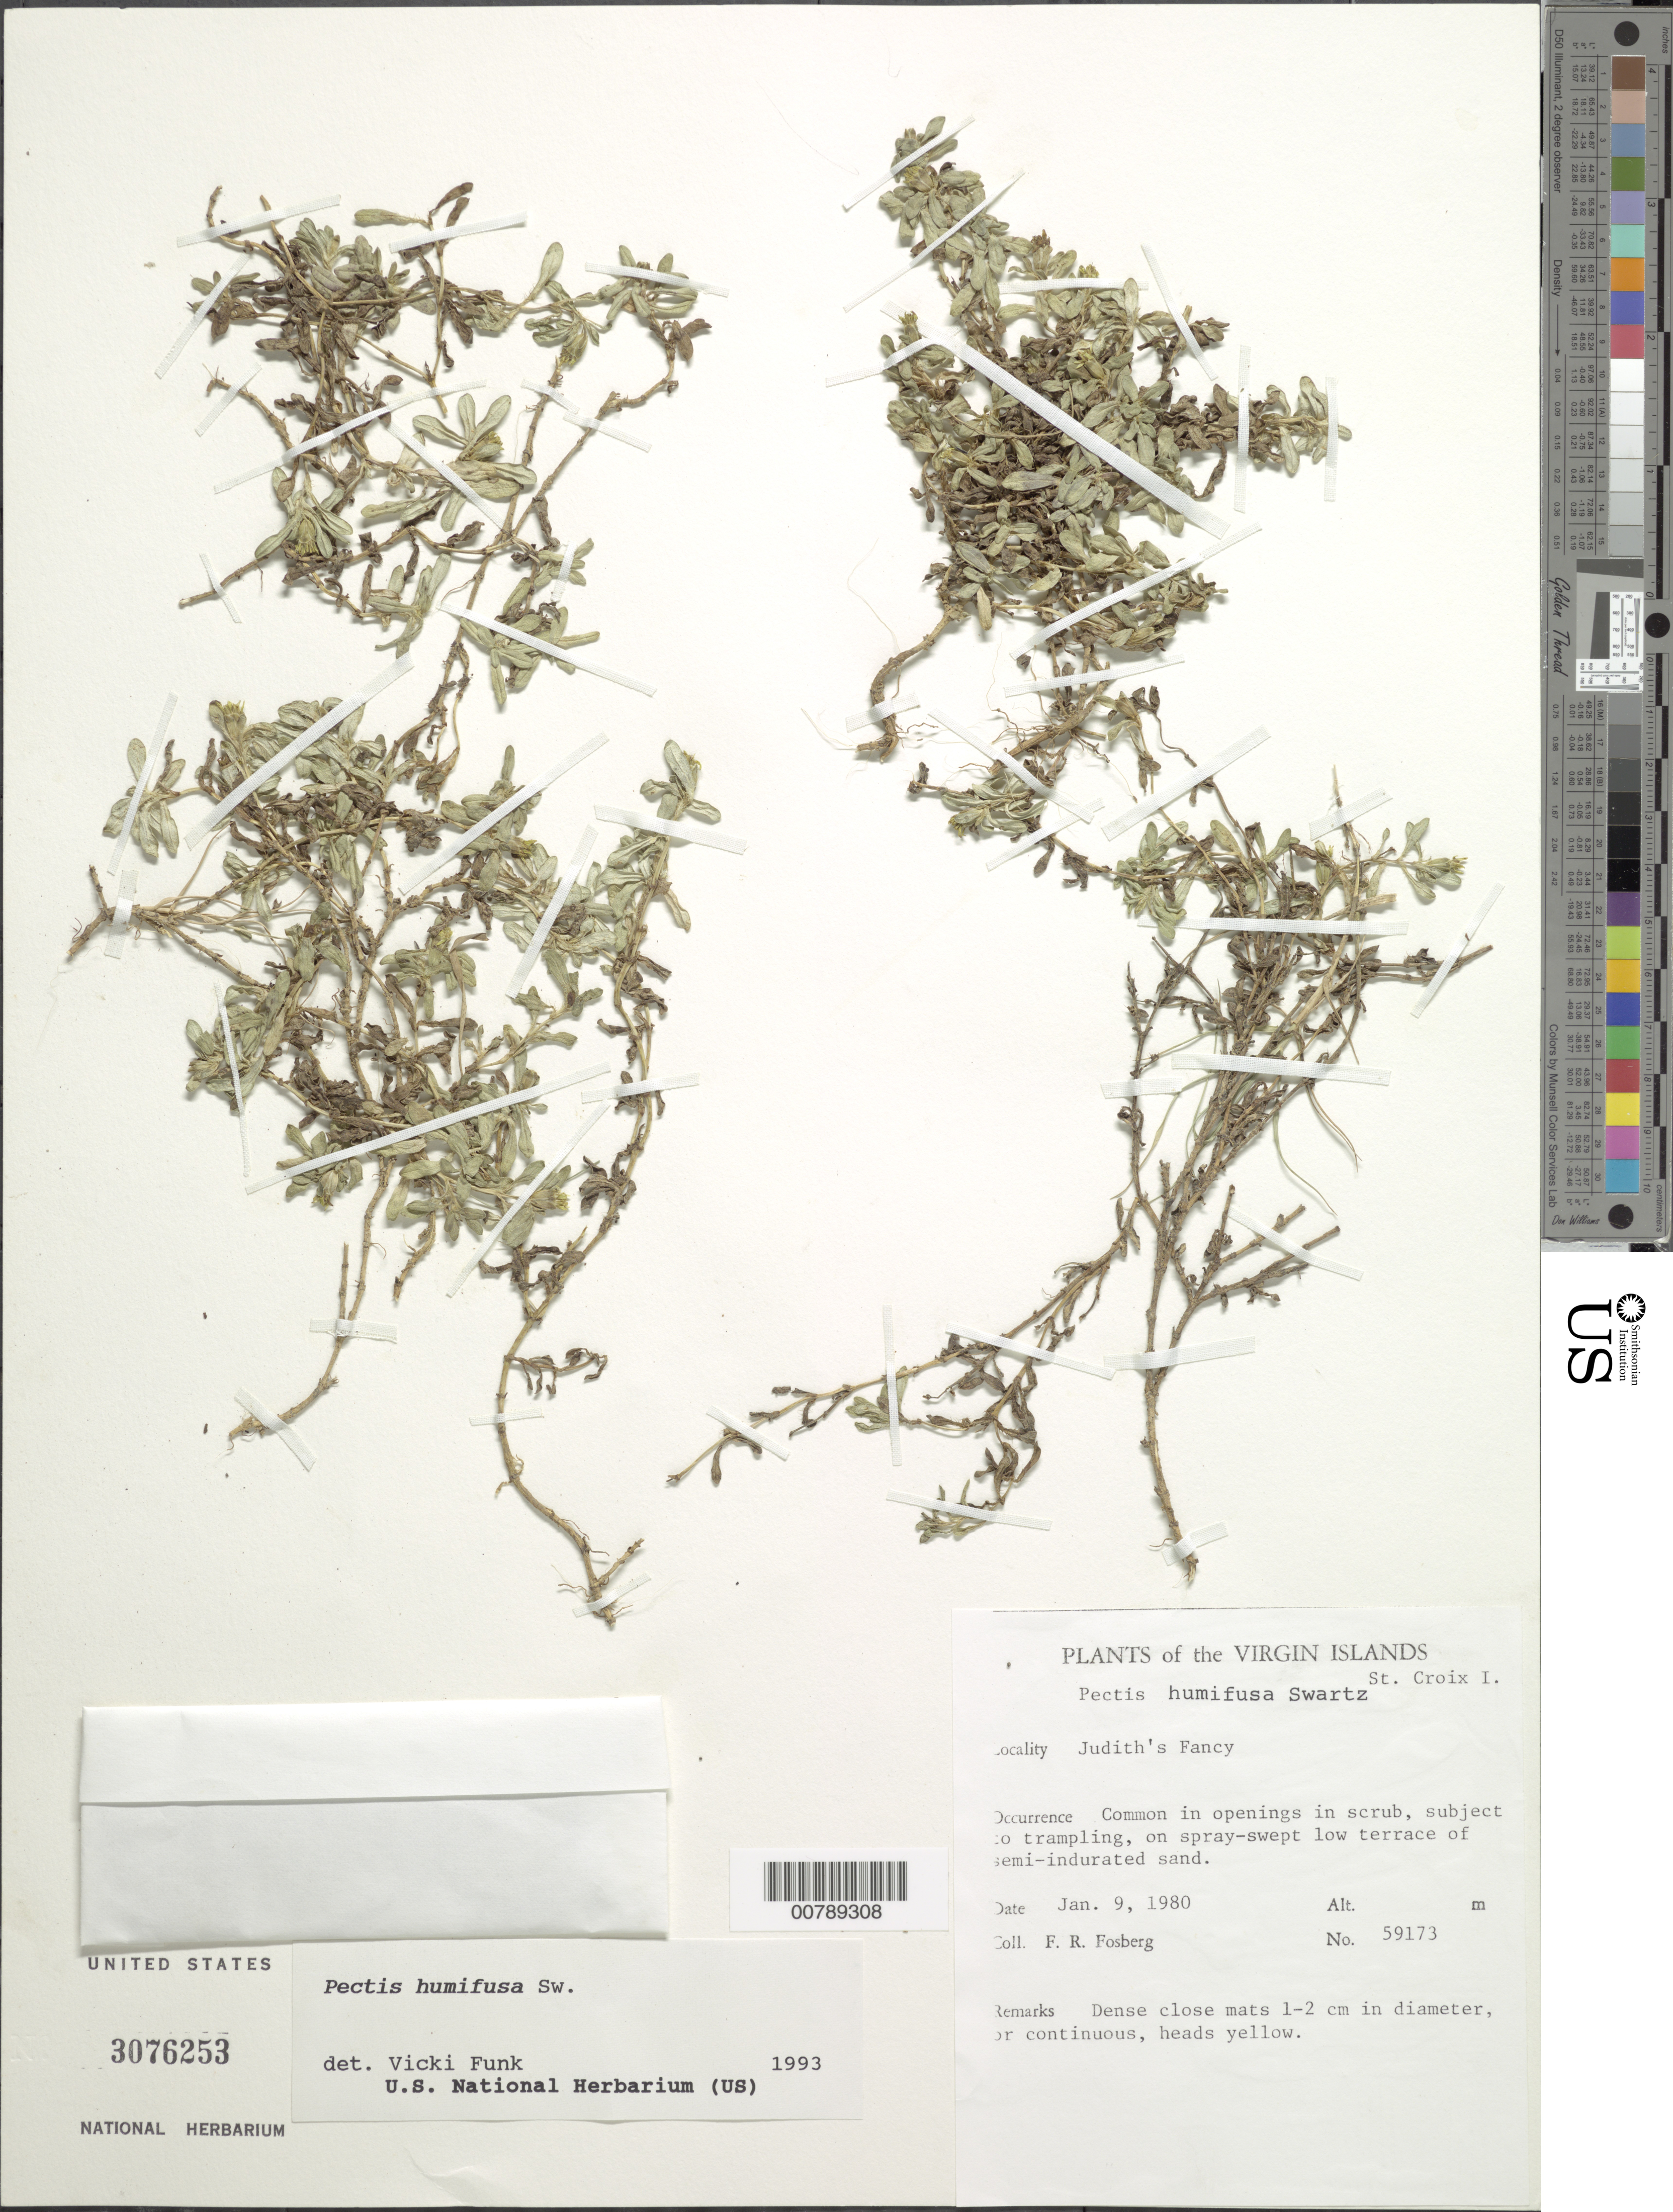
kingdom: Plantae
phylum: Tracheophyta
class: Magnoliopsida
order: Asterales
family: Asteraceae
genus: Pectis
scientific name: Pectis humifusa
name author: Sw.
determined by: Funk, Vicki A., (BOT), Smithsonian Institution - National Museum of Natural History (UNITED STATES)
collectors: F. R. Fosberg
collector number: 59173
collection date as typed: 09 Jan 1980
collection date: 1980-01-09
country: U.S. Virgin Islands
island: St. Croix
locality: Judith's Fancy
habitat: Common in openings in scrub, subject to trampling, on spray-swept low terrace of semi-indurated sand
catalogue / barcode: US 3076253-2